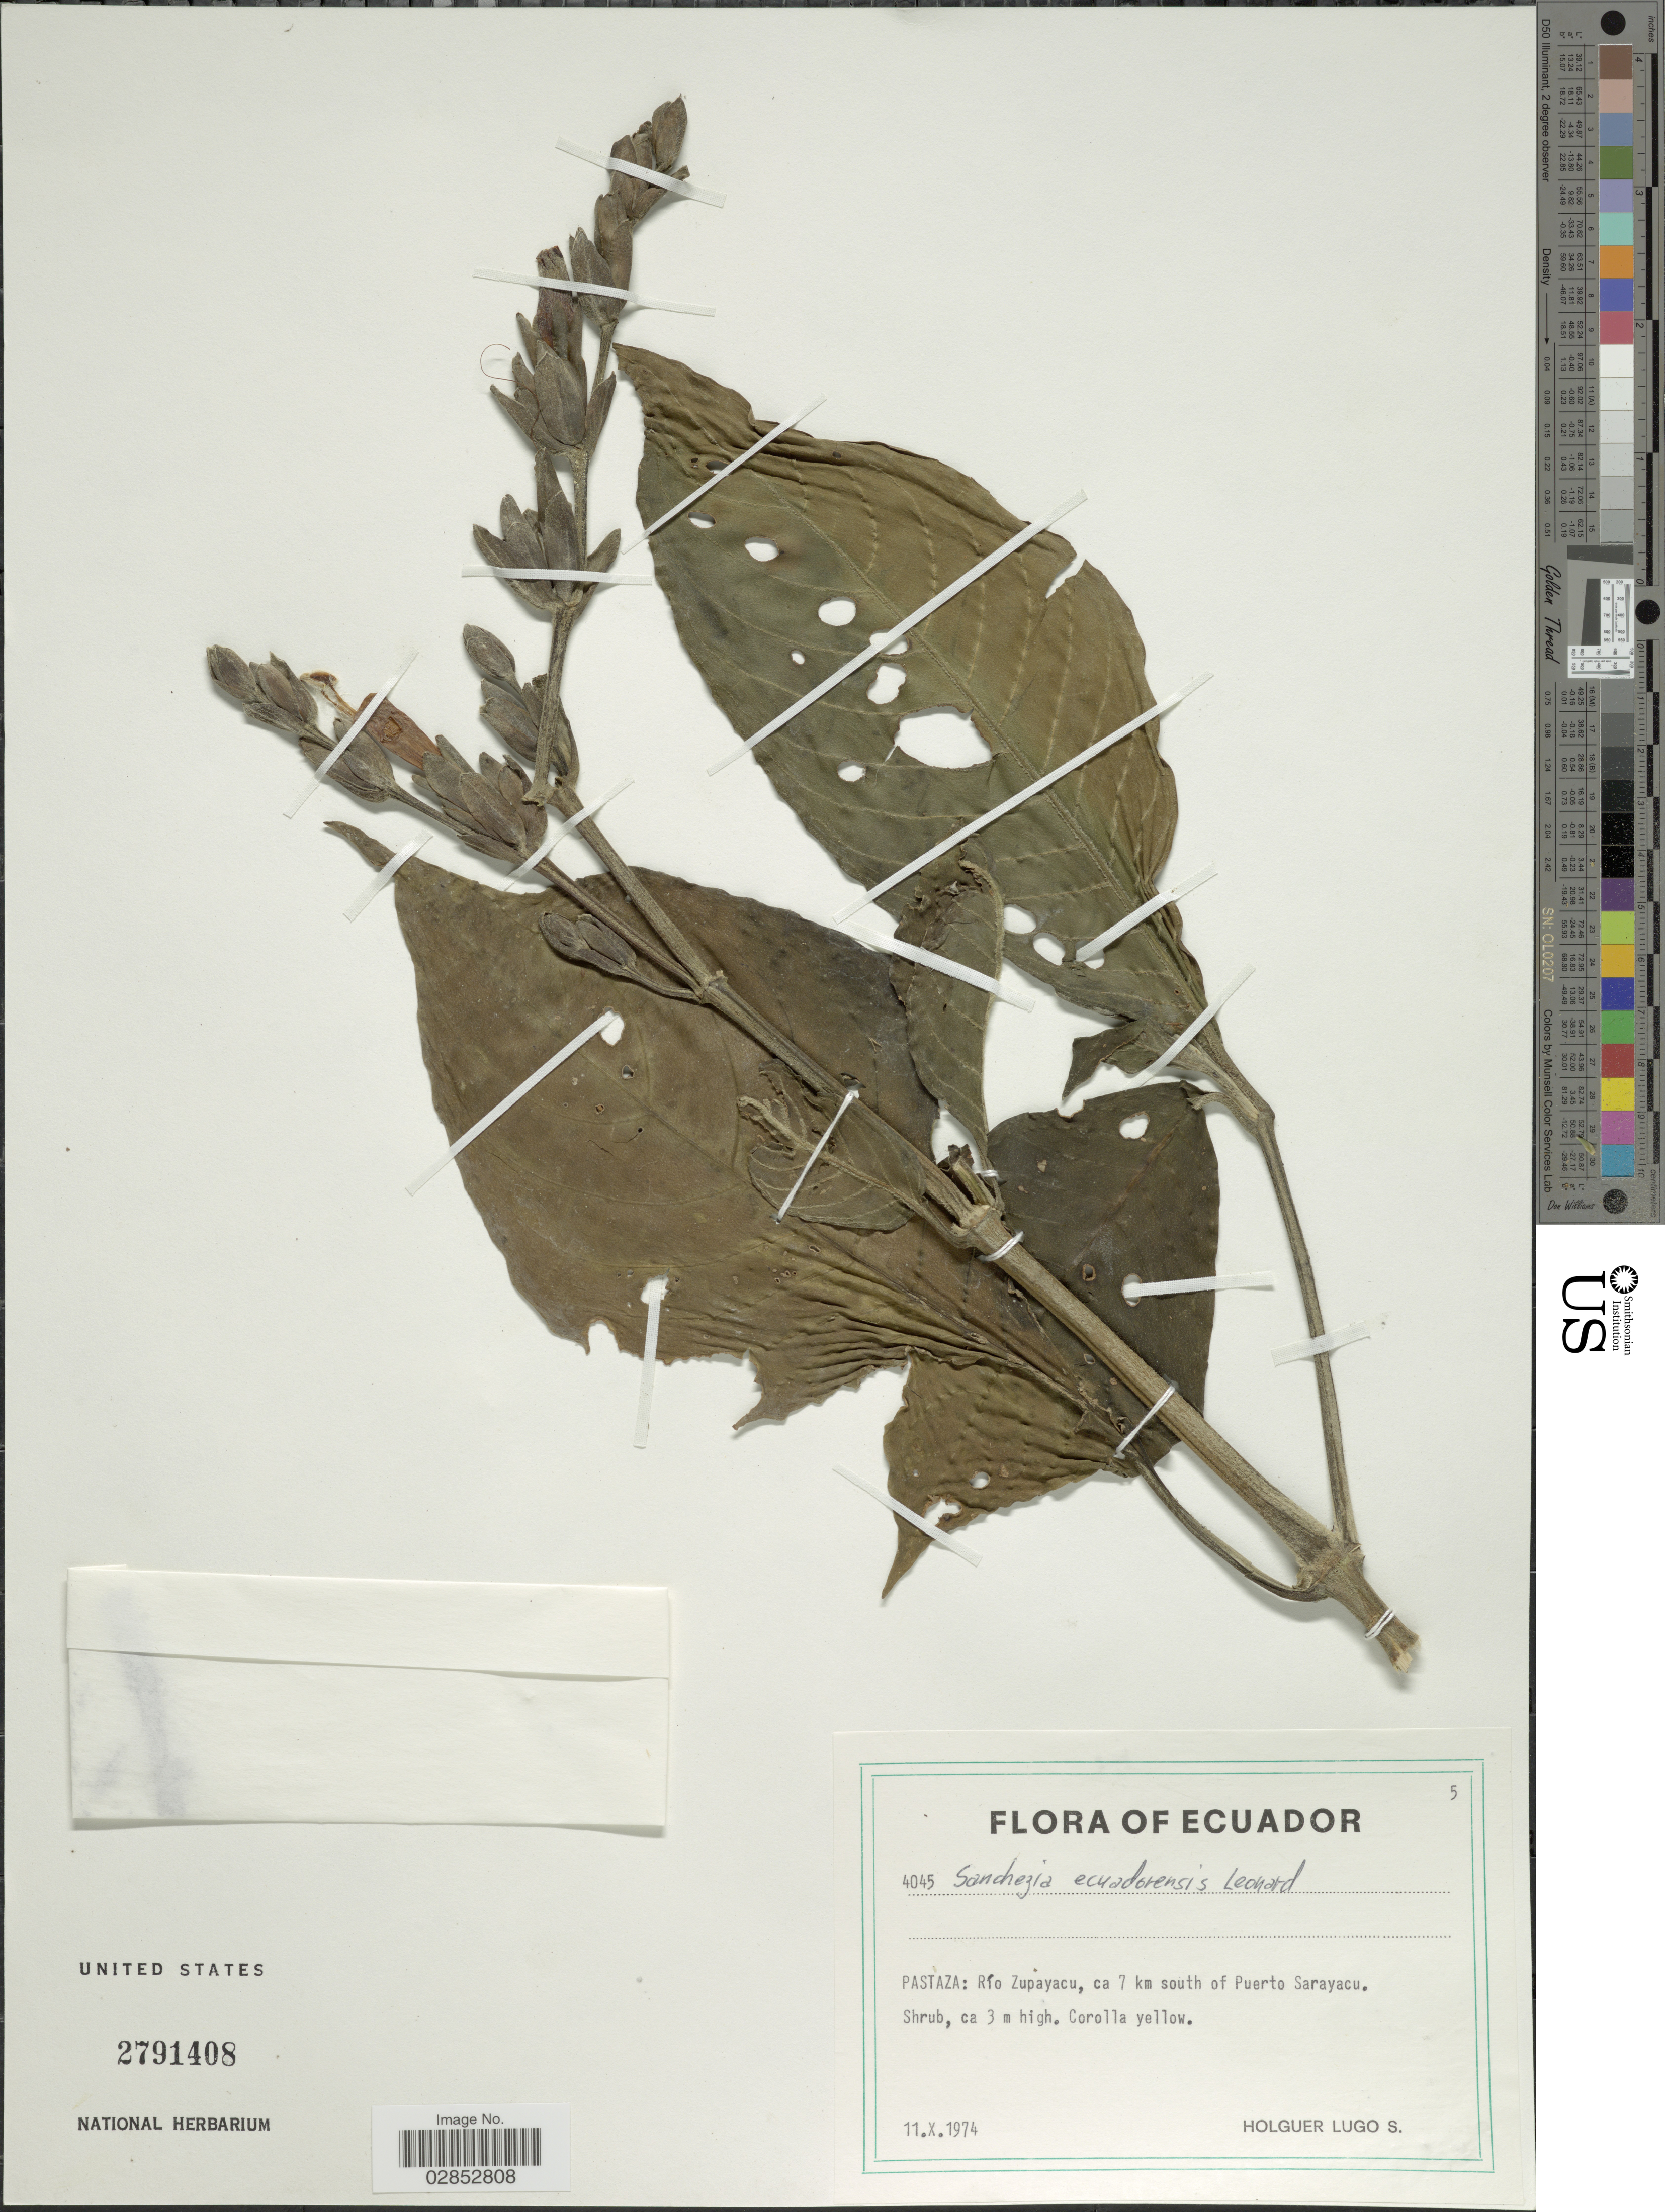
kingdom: Plantae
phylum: Tracheophyta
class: Magnoliopsida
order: Lamiales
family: Acanthaceae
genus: Sanchezia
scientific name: Sanchezia ecuadorensis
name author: Leonard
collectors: H. Lugo S.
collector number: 4045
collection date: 1974-10-11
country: Ecuador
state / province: Pastaza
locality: Río Zupayacu, ca 7 km south of Puerto Sarayacu.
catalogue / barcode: US 2791408